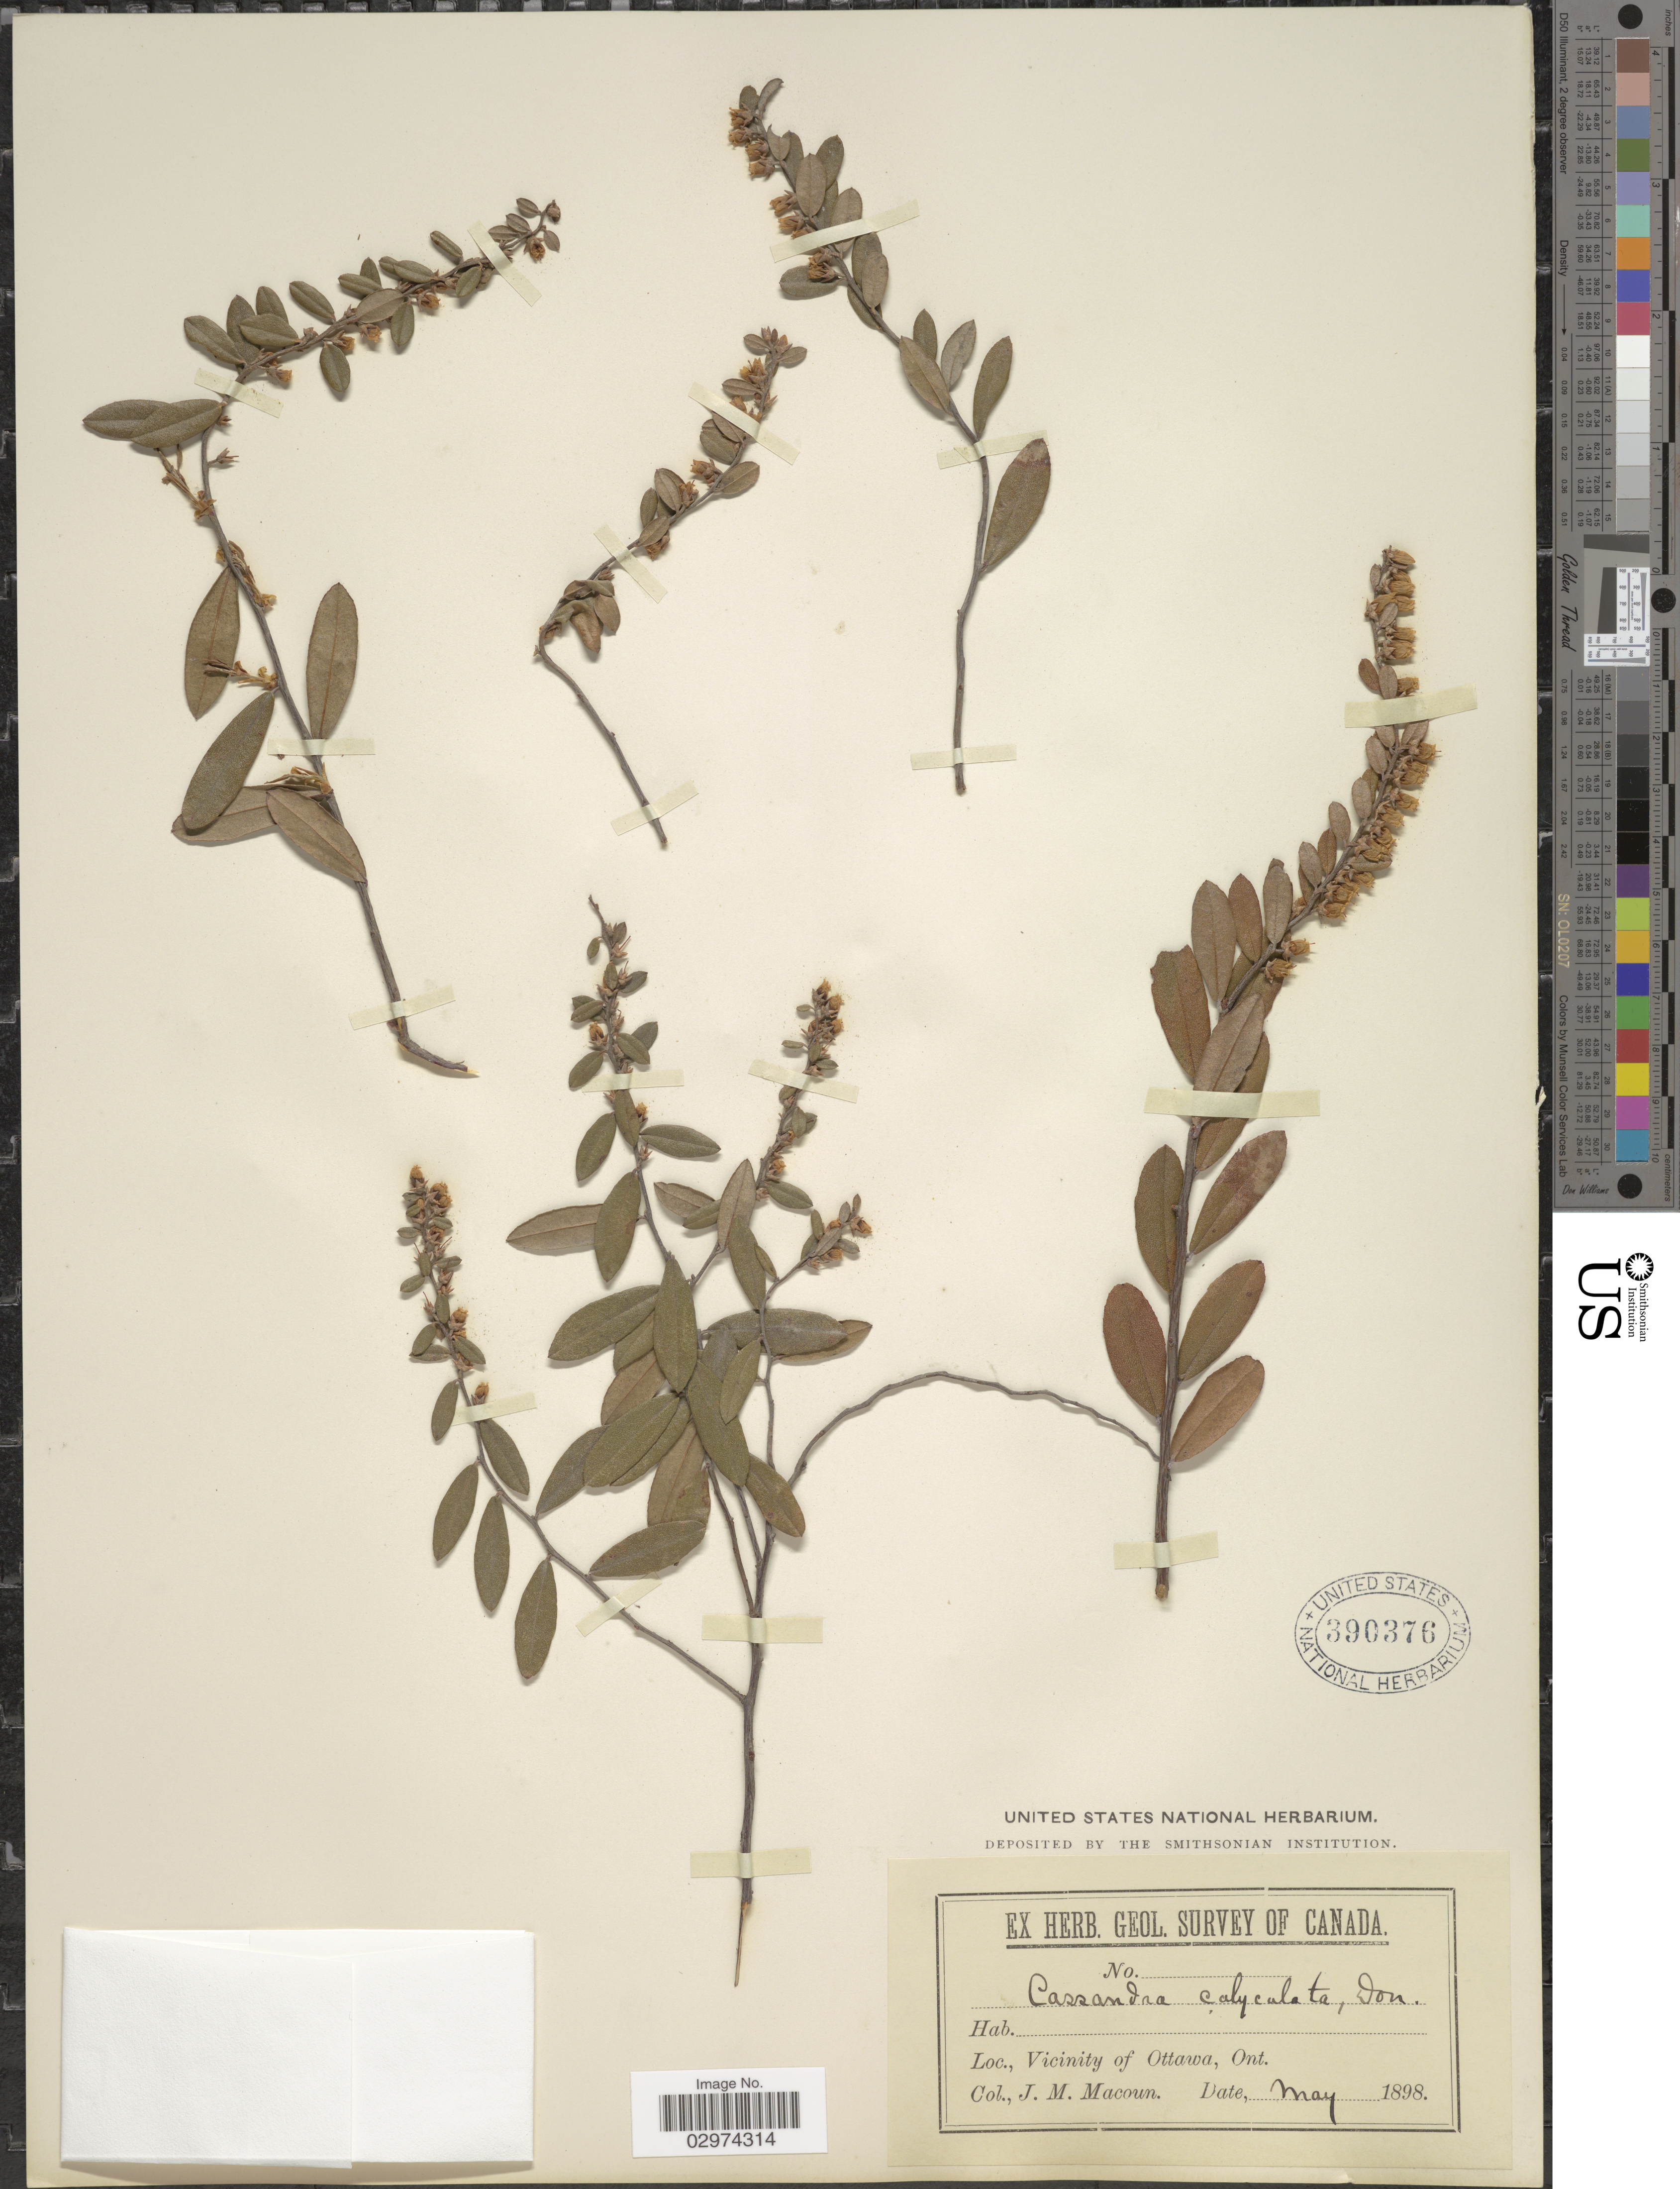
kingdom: Plantae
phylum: Tracheophyta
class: Magnoliopsida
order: Ericales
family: Ericaceae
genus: Chamaedaphne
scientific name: Chamaedaphne calyculata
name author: (L.) Moench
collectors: J. M. Macoun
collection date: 1898-05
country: Canada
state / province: Ontario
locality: Vicinity of Ottawa, Ont.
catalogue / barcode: US 390376